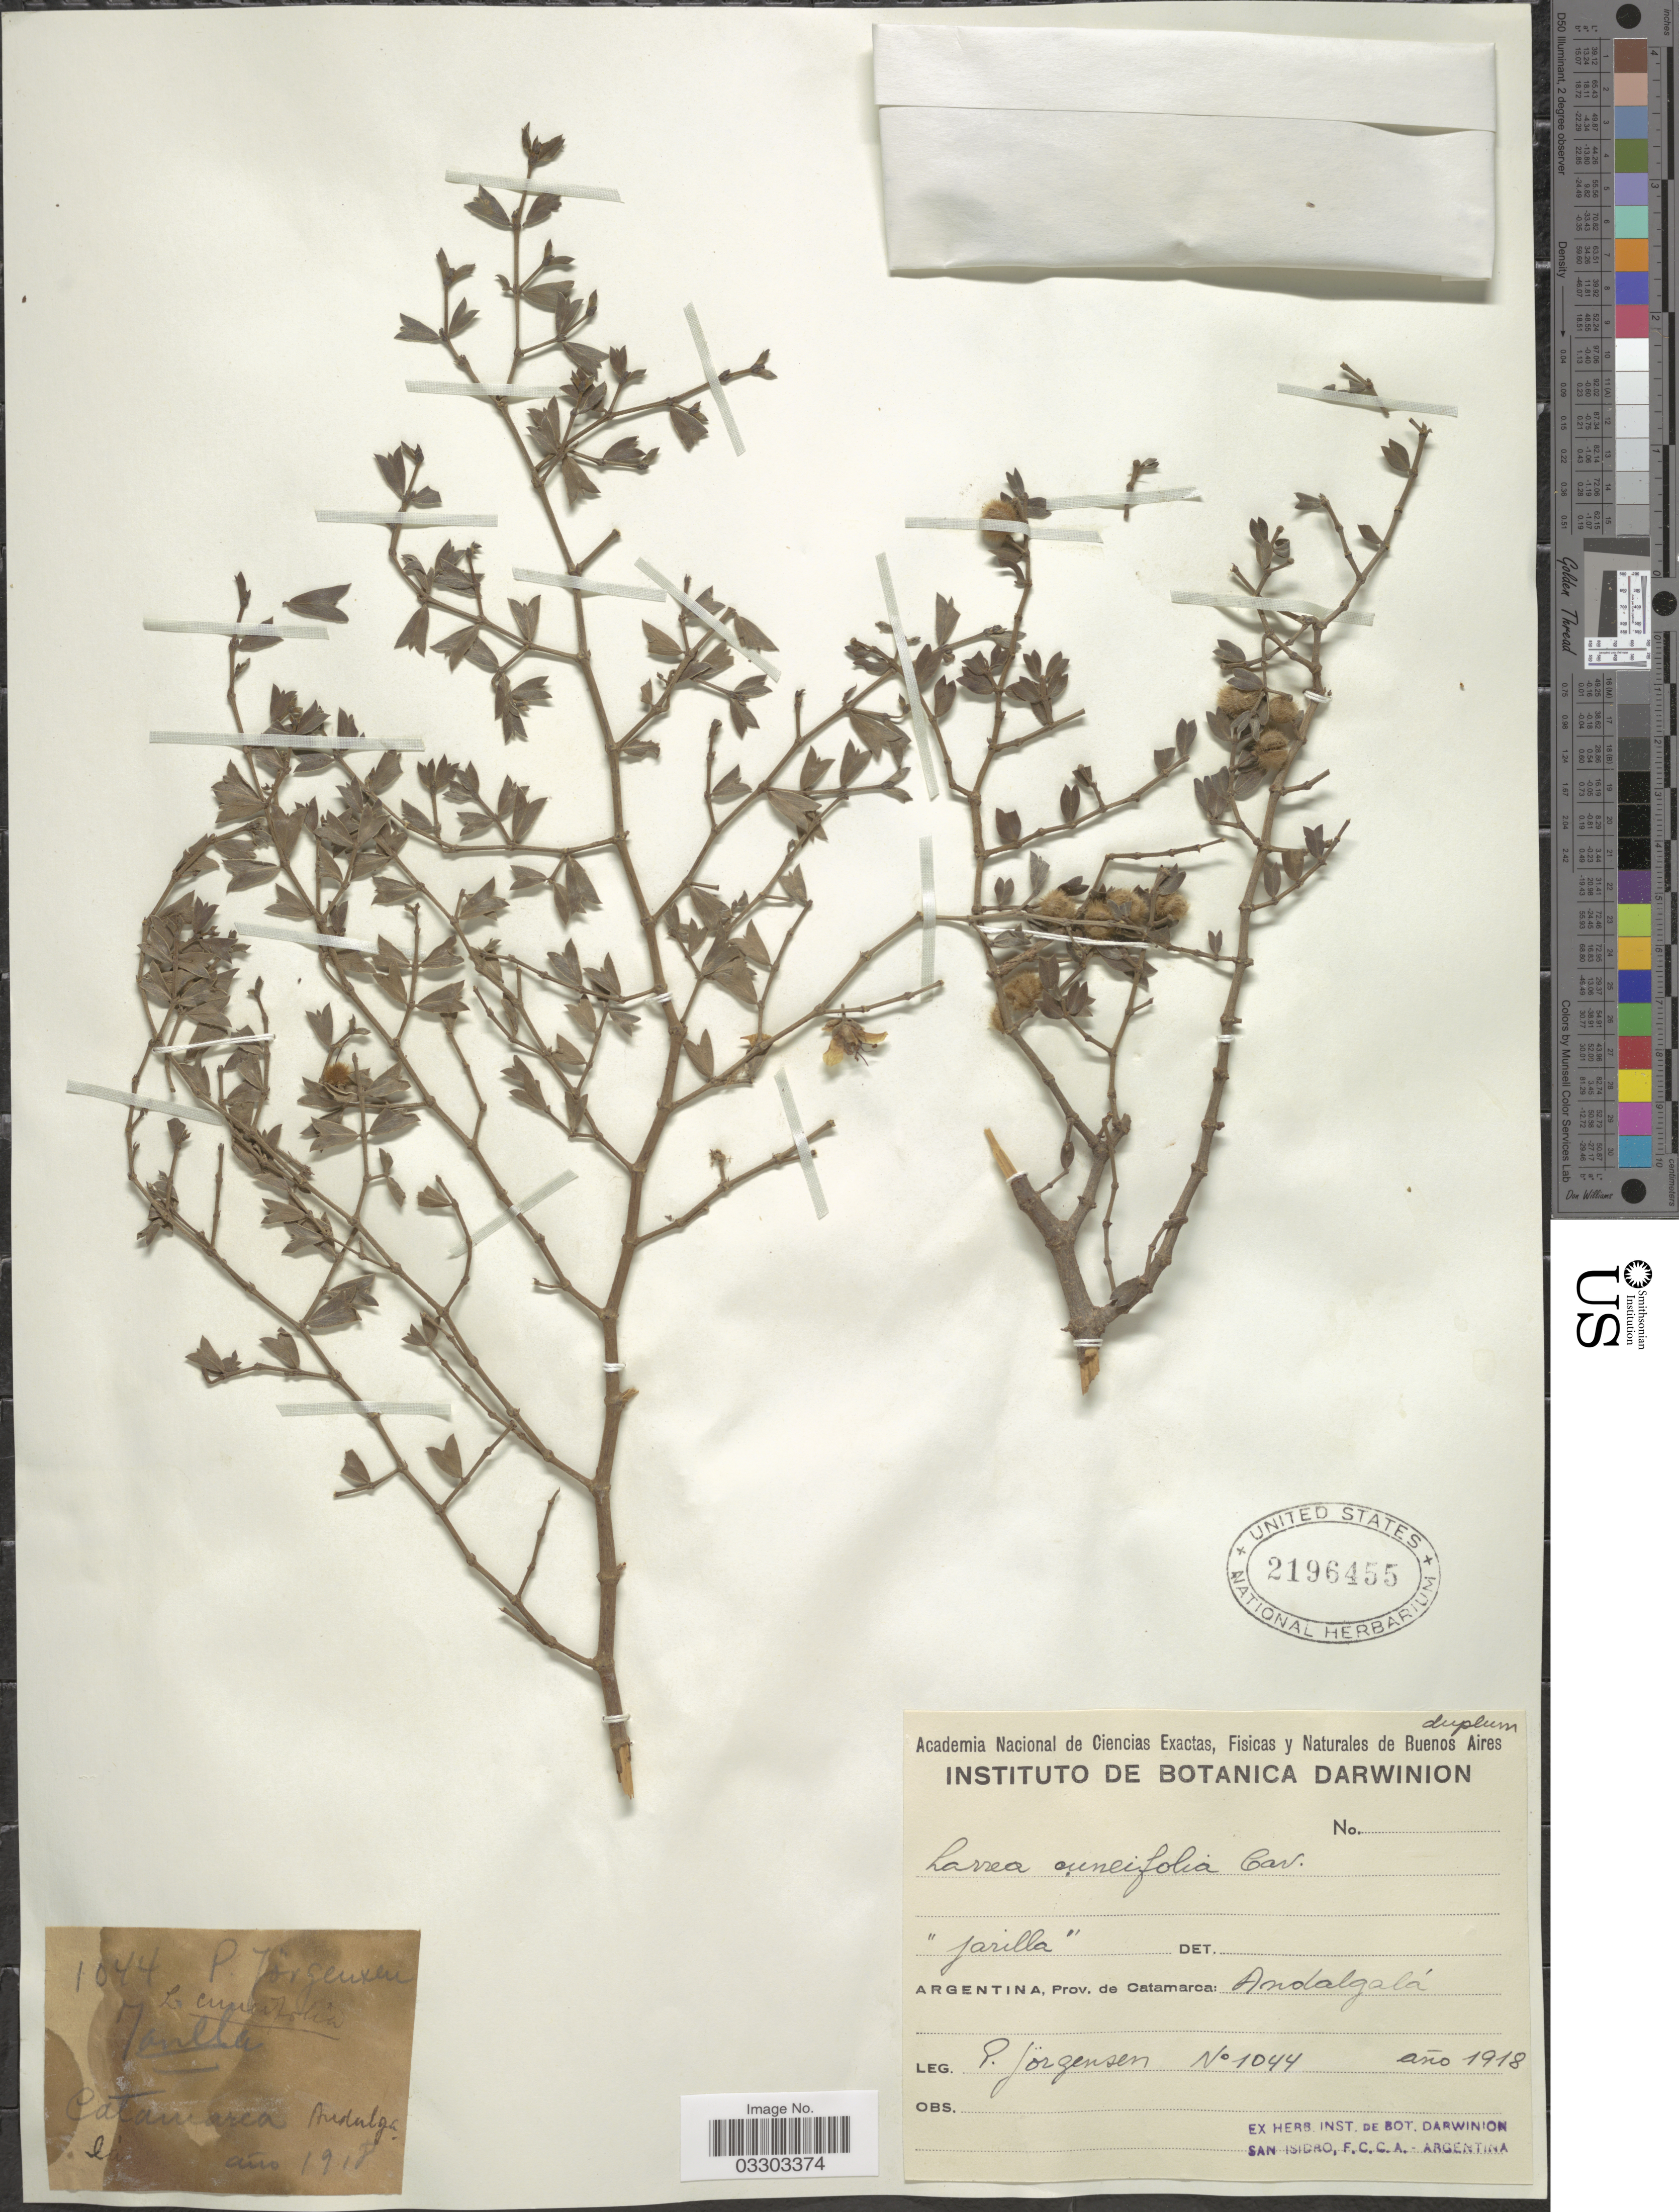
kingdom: Plantae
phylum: Tracheophyta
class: Magnoliopsida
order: Zygophyllales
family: Zygophyllaceae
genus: Larrea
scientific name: Larrea cuneifolia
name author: Cav.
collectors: P. Jörgensen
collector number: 1044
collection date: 1918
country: Argentina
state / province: Catamarca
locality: Andalgalá.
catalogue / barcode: US 2196455